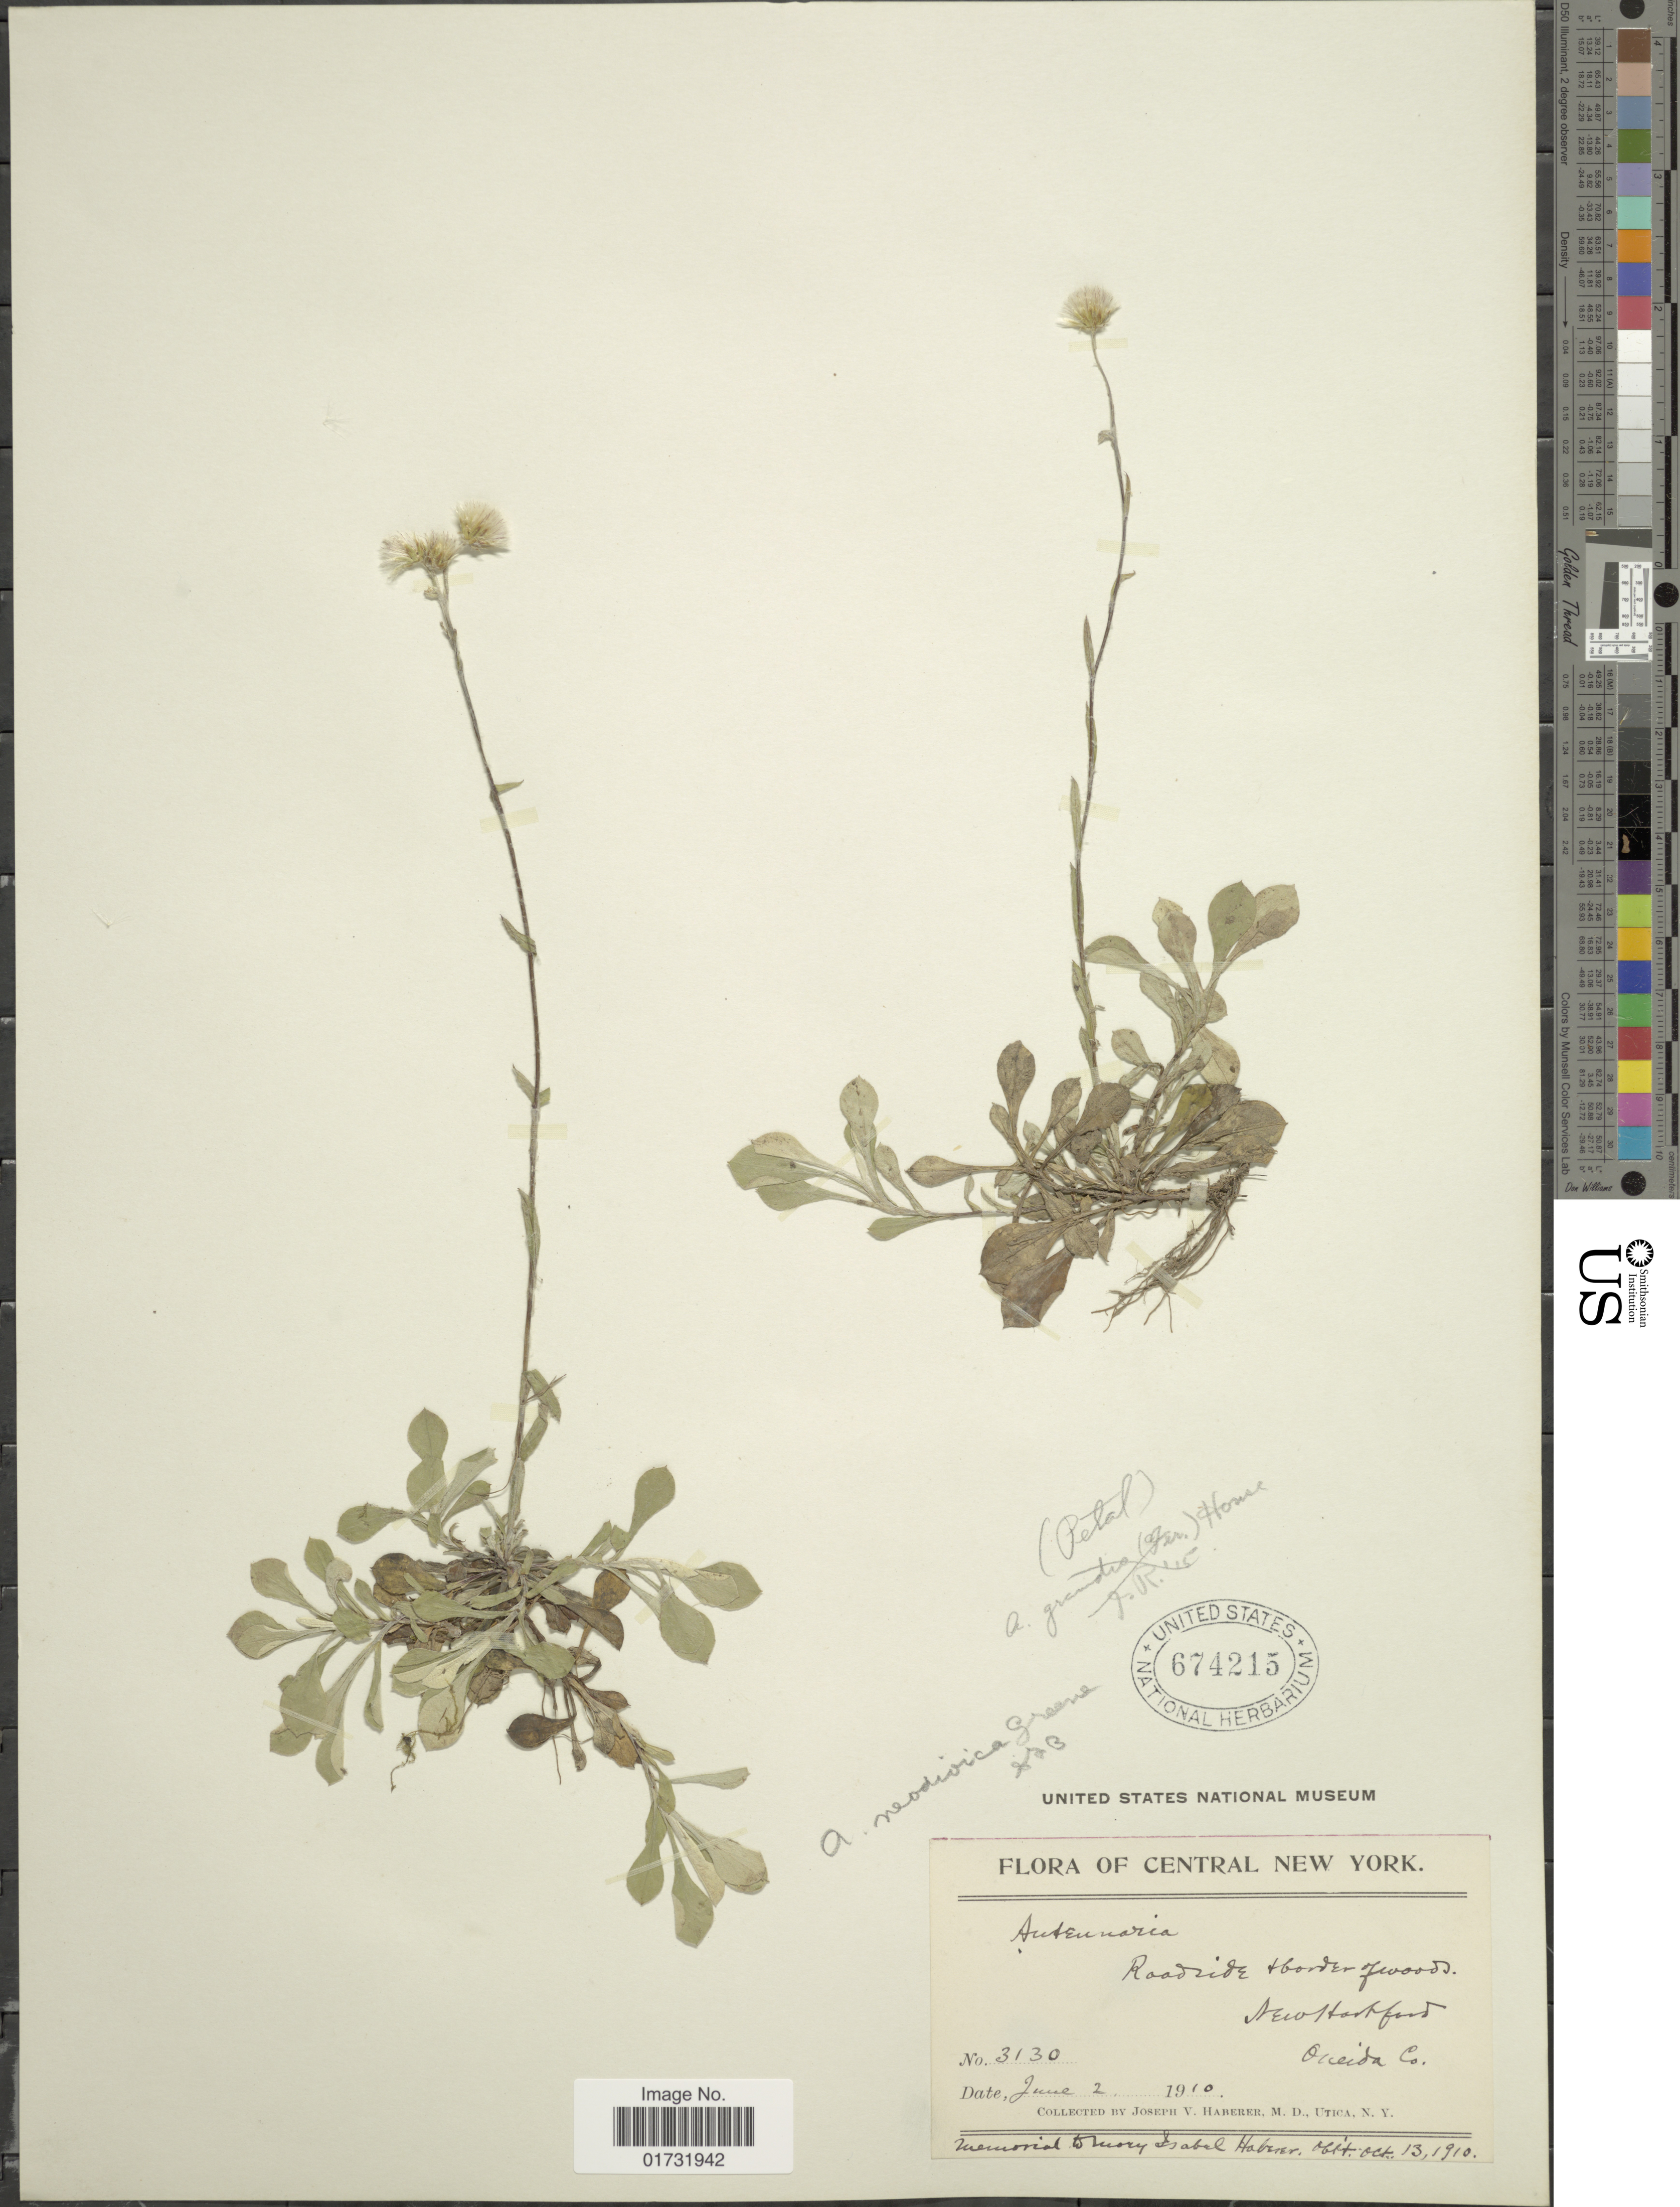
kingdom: Plantae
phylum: Tracheophyta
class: Magnoliopsida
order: Asterales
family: Asteraceae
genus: Antennaria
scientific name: Antennaria neodioica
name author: Greene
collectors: J. V. Haberer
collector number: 3130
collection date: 1910-06-02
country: United States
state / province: New York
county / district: Oneida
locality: Central New York. New Hartford. Oneida Co.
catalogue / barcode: US 674215